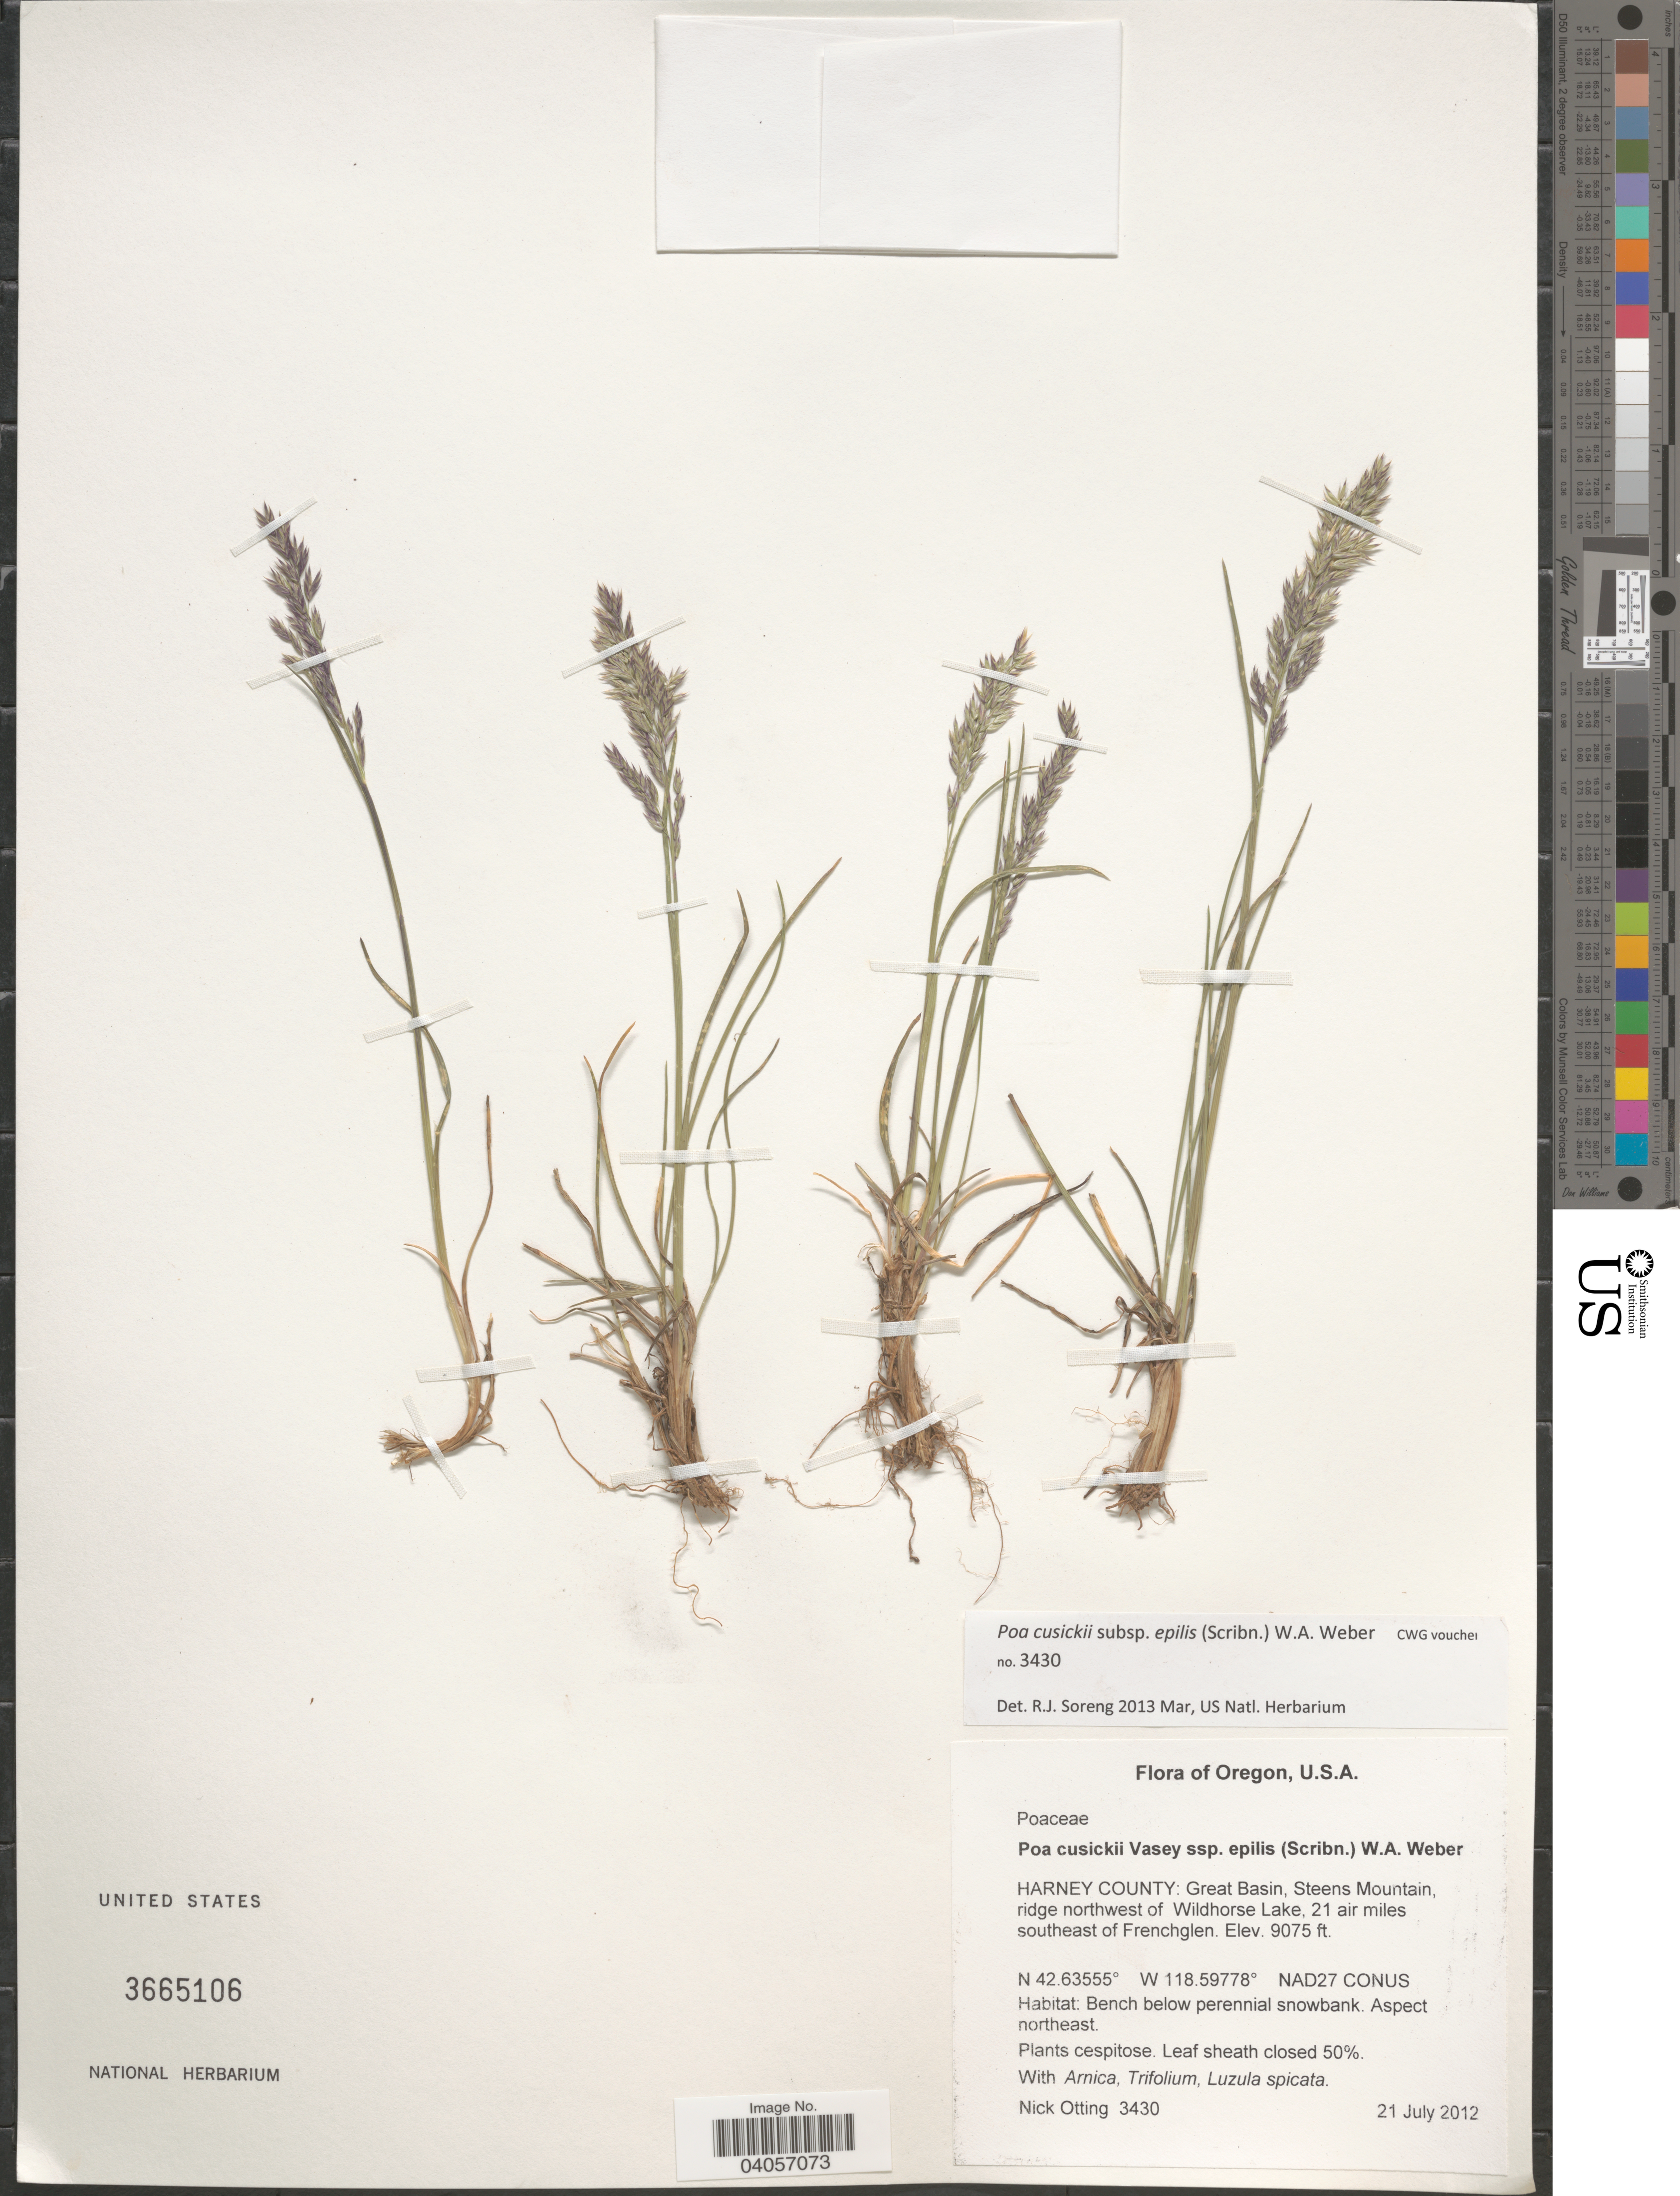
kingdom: Plantae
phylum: Tracheophyta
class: Liliopsida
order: Poales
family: Poaceae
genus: Poa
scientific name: Poa cusickii subsp. pallida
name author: Soreng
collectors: N. Otting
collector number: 3430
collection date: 2012-07-21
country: United States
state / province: Oregon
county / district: Harney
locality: Harney County: Great Basin, Steens Mountain, ridge northwest of Wildhorse Lake, 21 air miles southeast of Frenchglen. NAD27 Conus. Aspect northeast.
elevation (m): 2766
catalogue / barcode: US 3665106